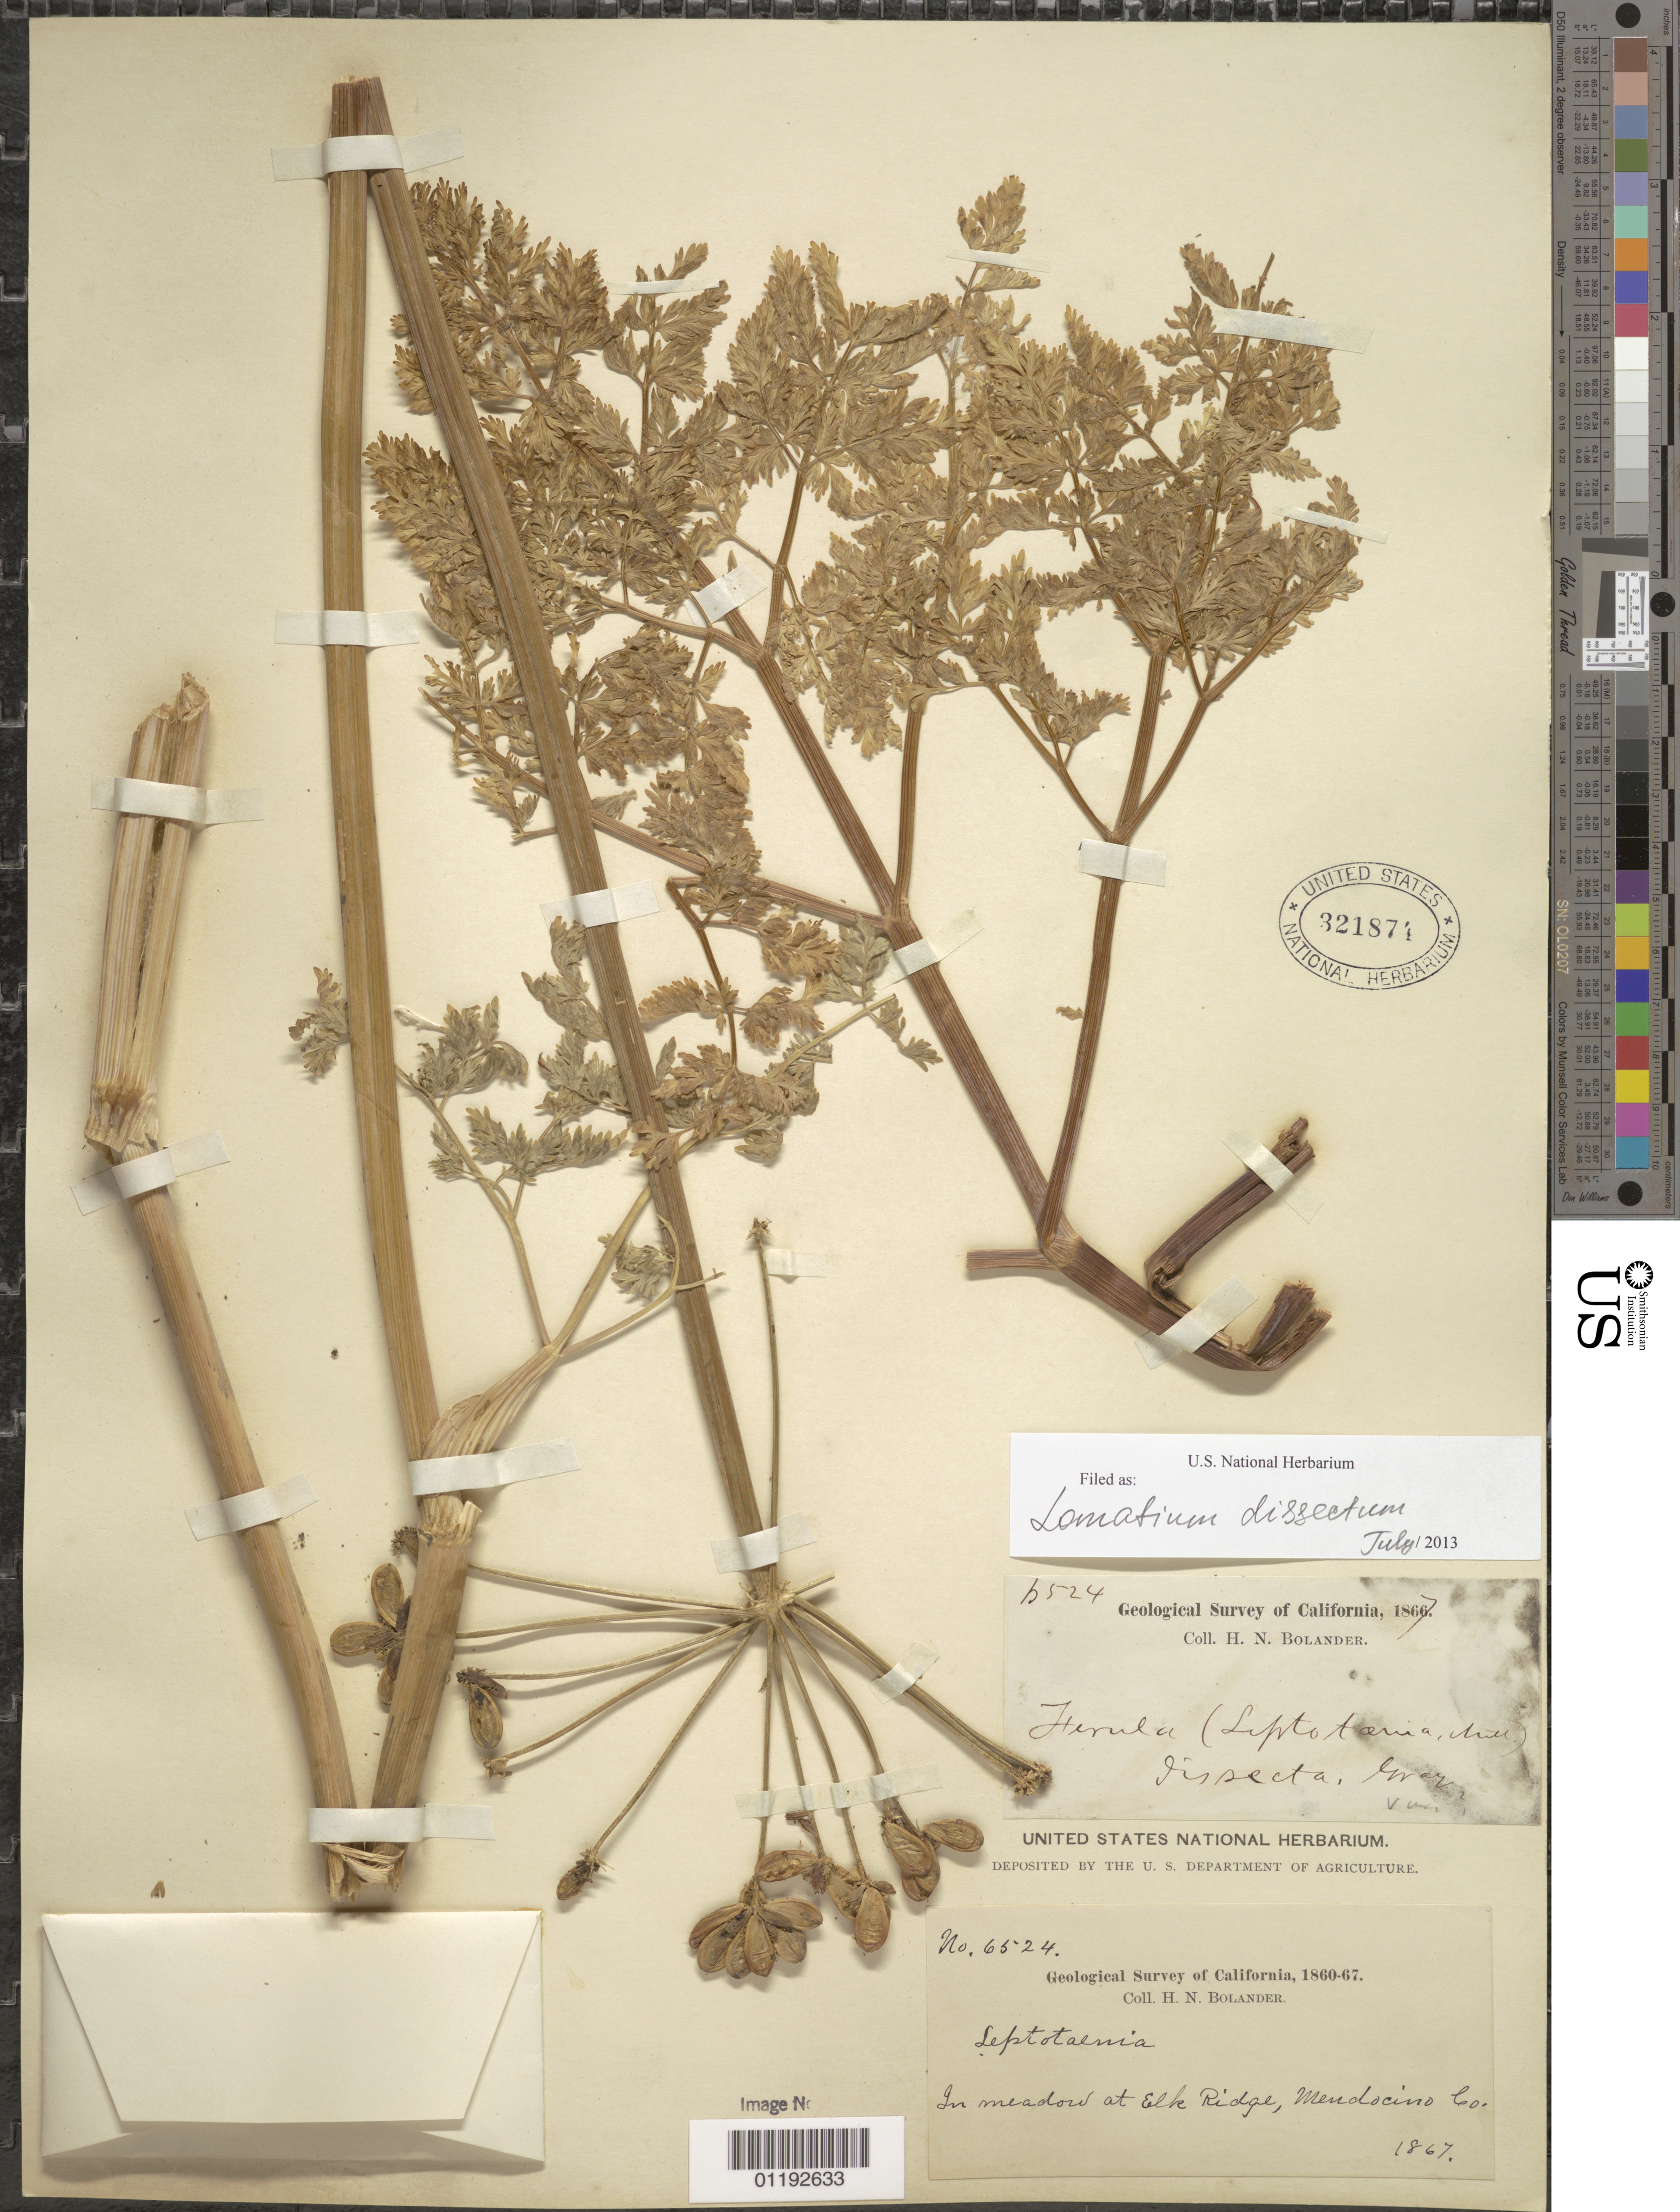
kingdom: Plantae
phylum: Tracheophyta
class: Magnoliopsida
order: Apiales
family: Apiaceae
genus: Lomatium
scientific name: Lomatium dissectum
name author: (Nutt.) Mathias & Constance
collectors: H. Bolander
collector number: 6524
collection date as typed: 1867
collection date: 1867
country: United States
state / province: California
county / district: Mendocino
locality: Elk Ridge, in meadow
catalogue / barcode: US 321874